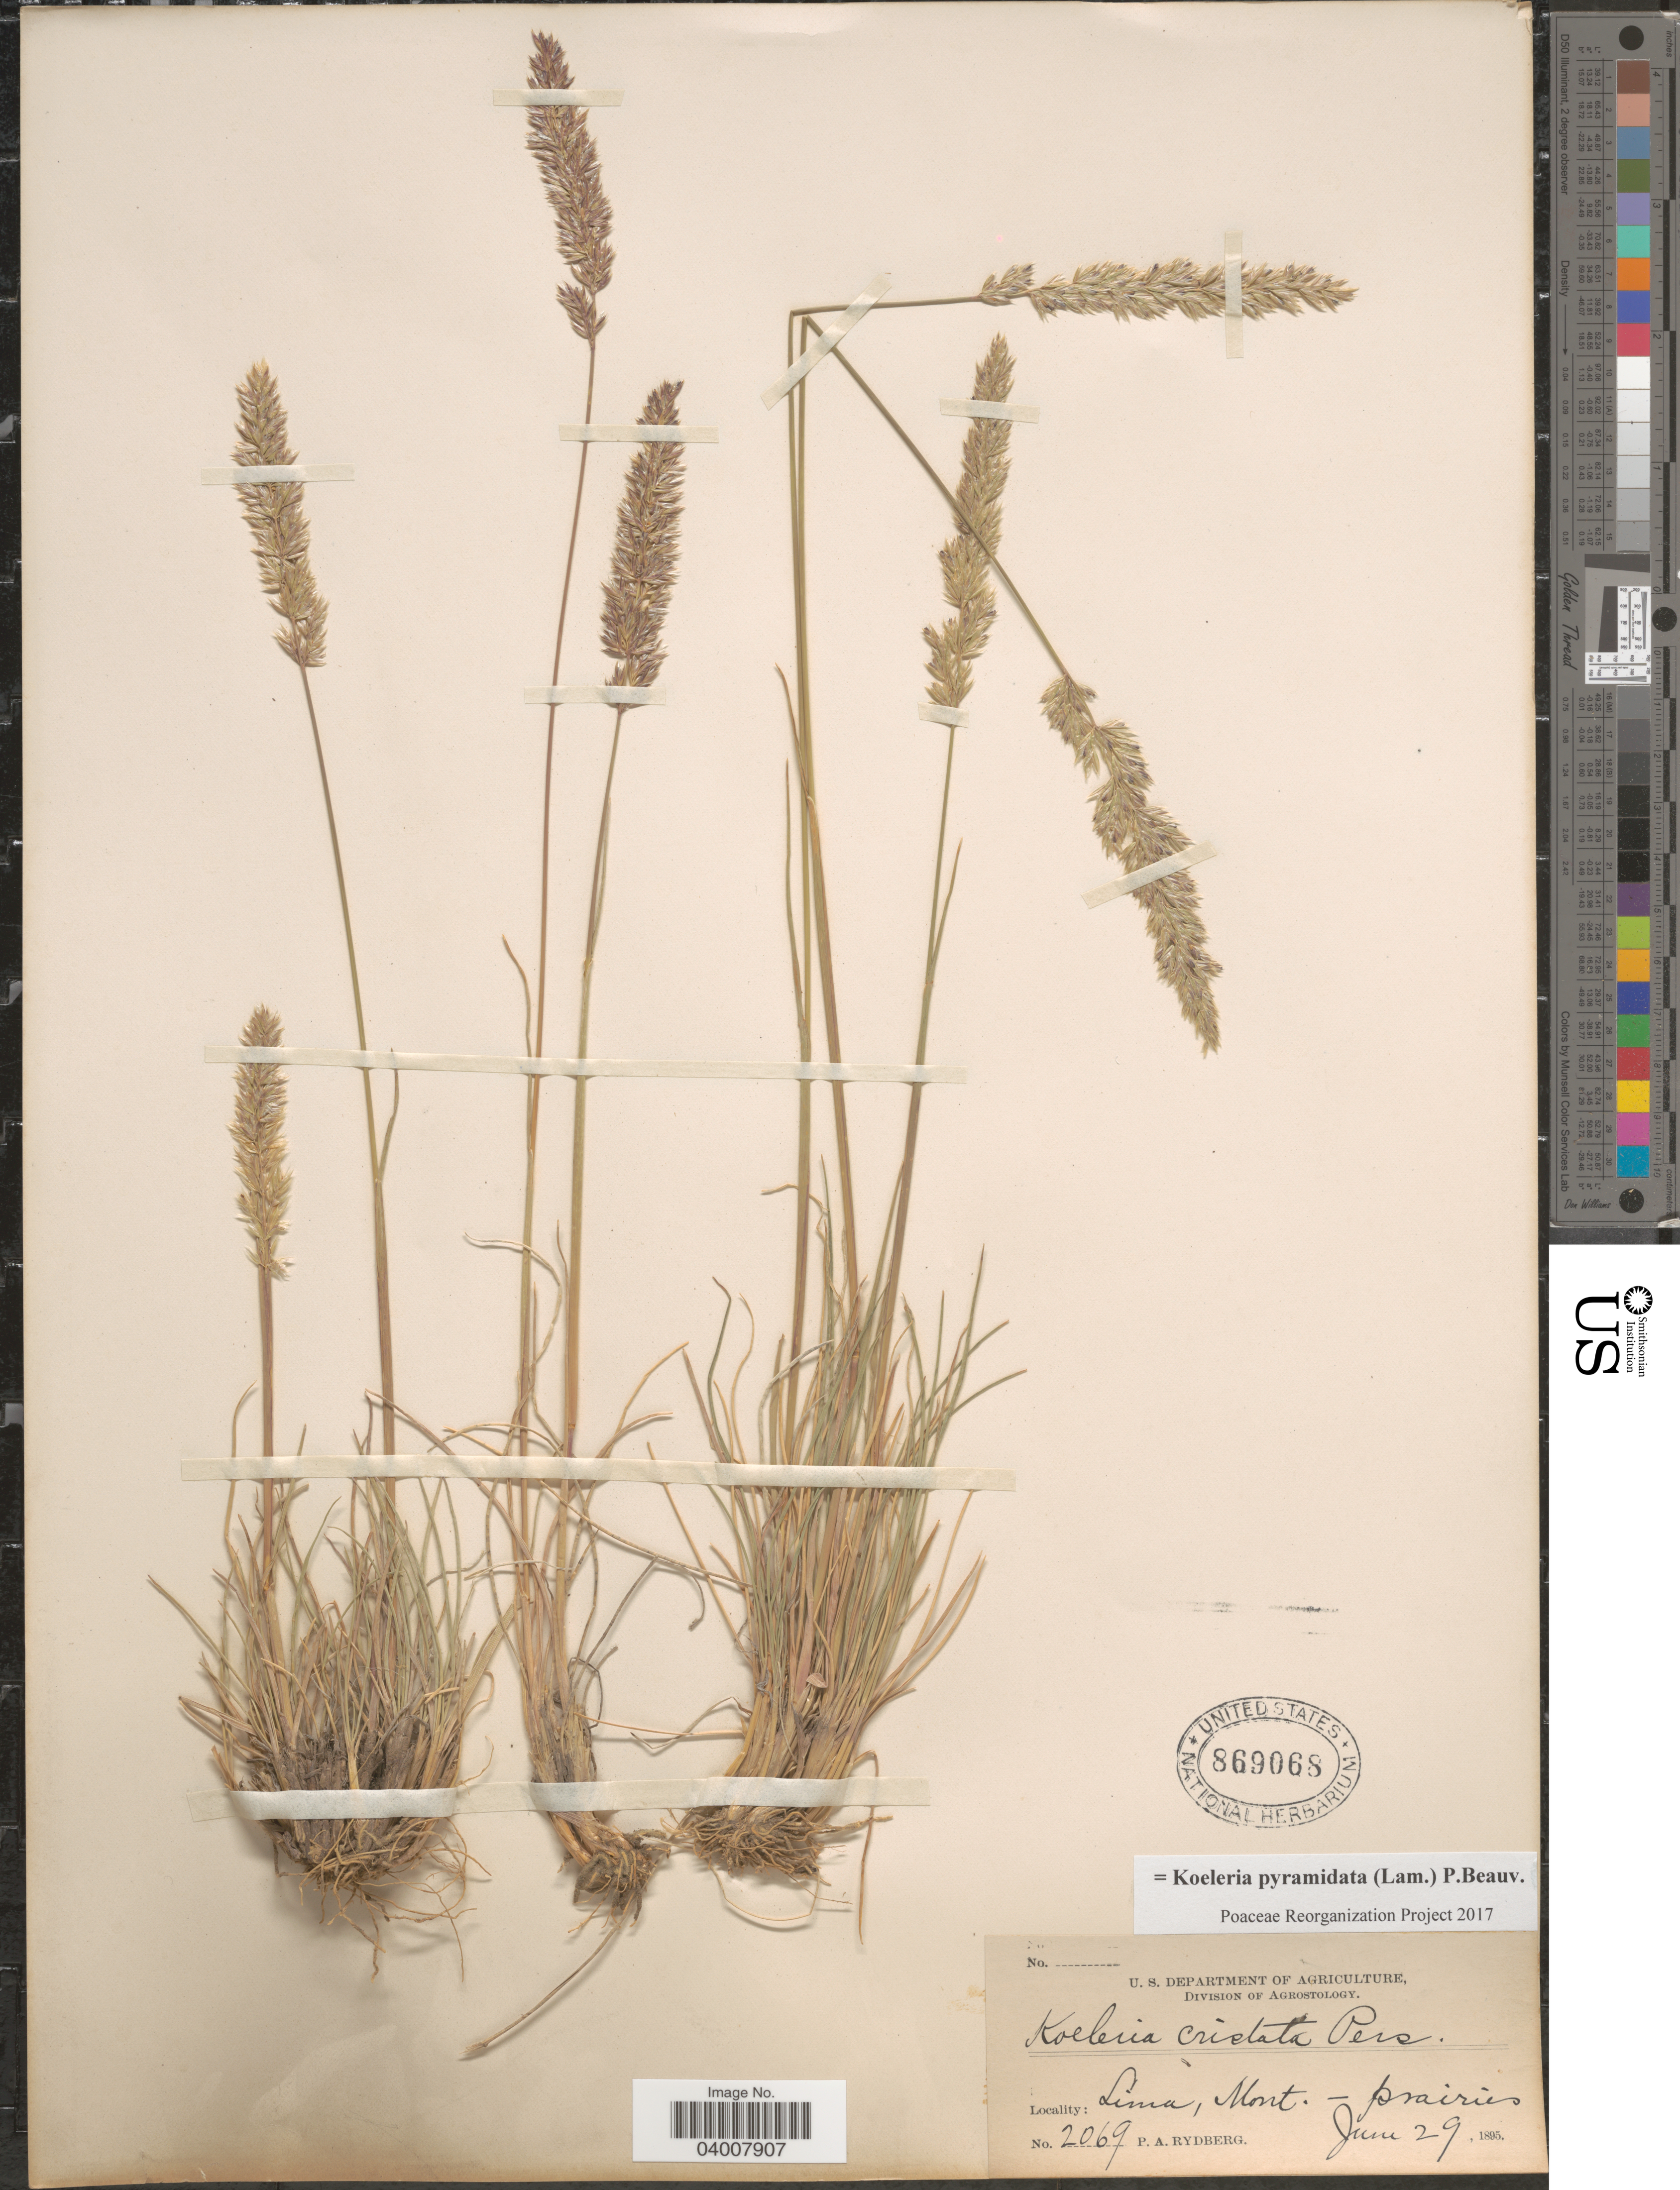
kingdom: Plantae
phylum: Tracheophyta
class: Liliopsida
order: Poales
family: Poaceae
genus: Koeleria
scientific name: Koeleria pyramidata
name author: (Lam.) P. Beauv.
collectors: P. A. Rydberg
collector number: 2069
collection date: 1895-06-29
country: United States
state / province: Montana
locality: Lima.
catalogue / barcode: US 869068